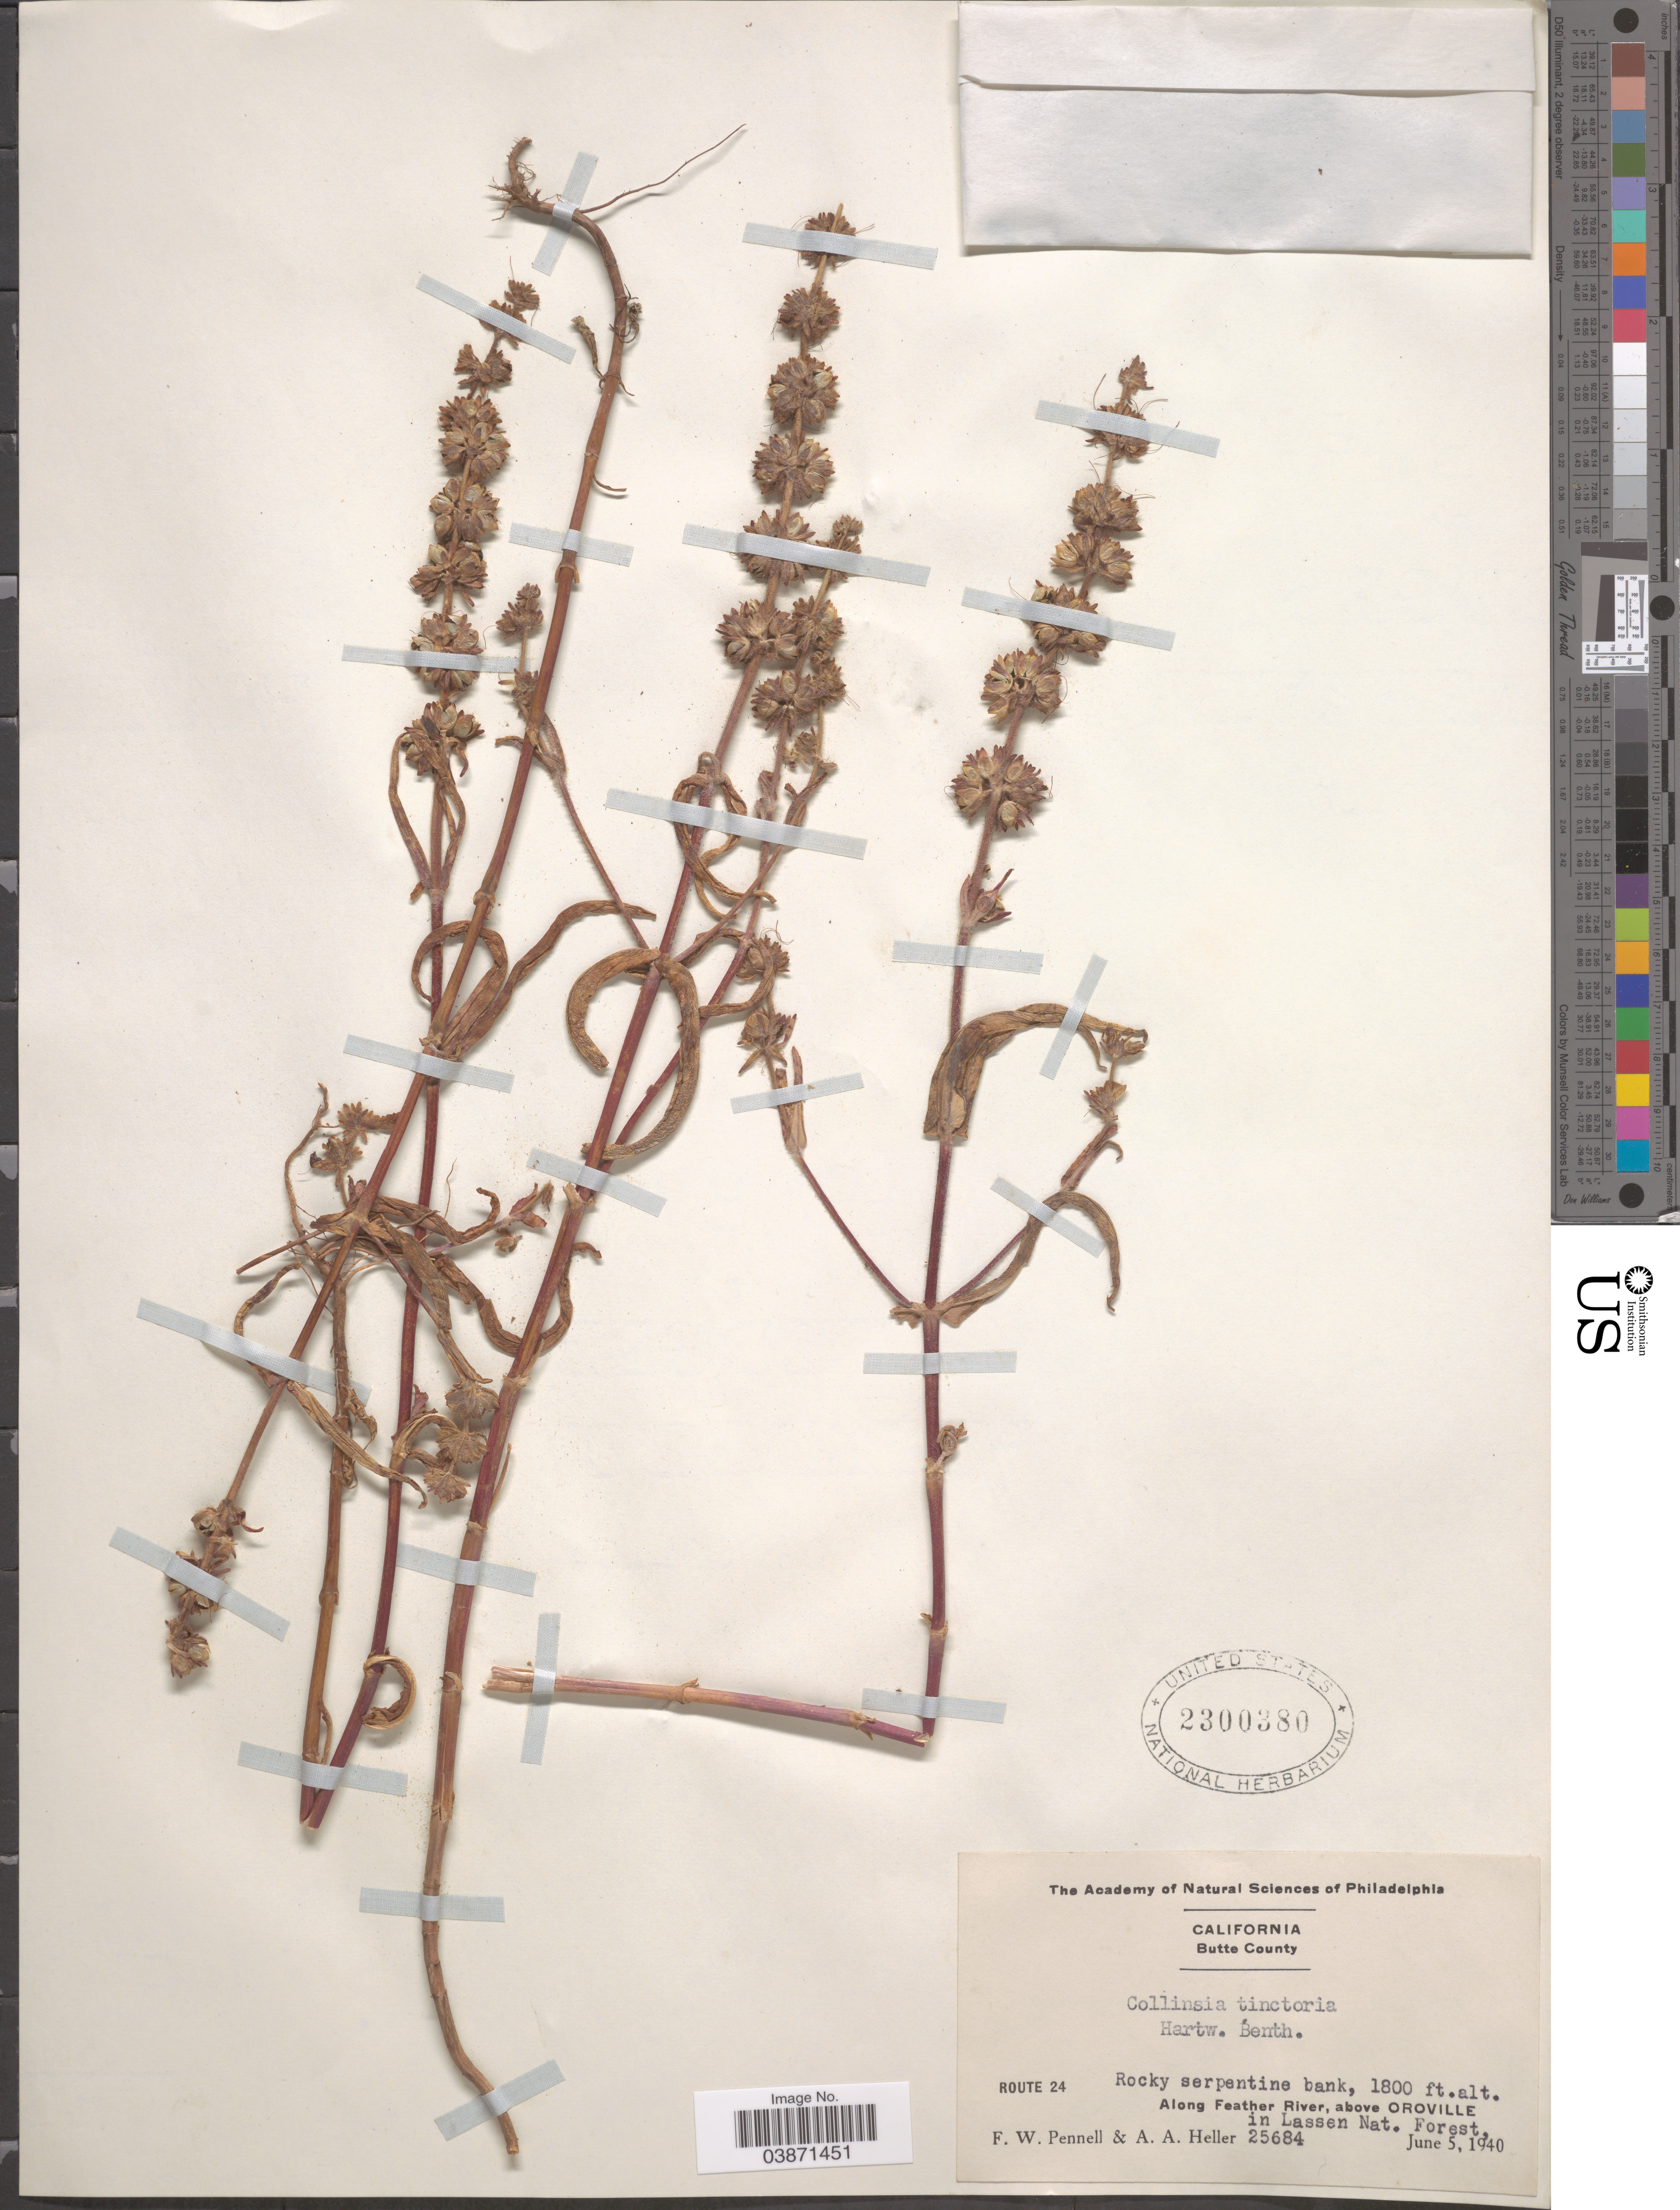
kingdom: Plantae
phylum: Tracheophyta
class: Magnoliopsida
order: Lamiales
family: Plantaginaceae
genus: Collinsia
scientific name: Collinsia tinctoria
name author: Hartw. ex Benth.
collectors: F. W. Pennell & A. A. Heller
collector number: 25684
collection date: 1940-06-05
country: United States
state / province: California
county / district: Butte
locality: Butte county. Route 24. Along Feather River, above Oroville in Lassen Nat. Forest.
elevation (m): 549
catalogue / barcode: US 2300380